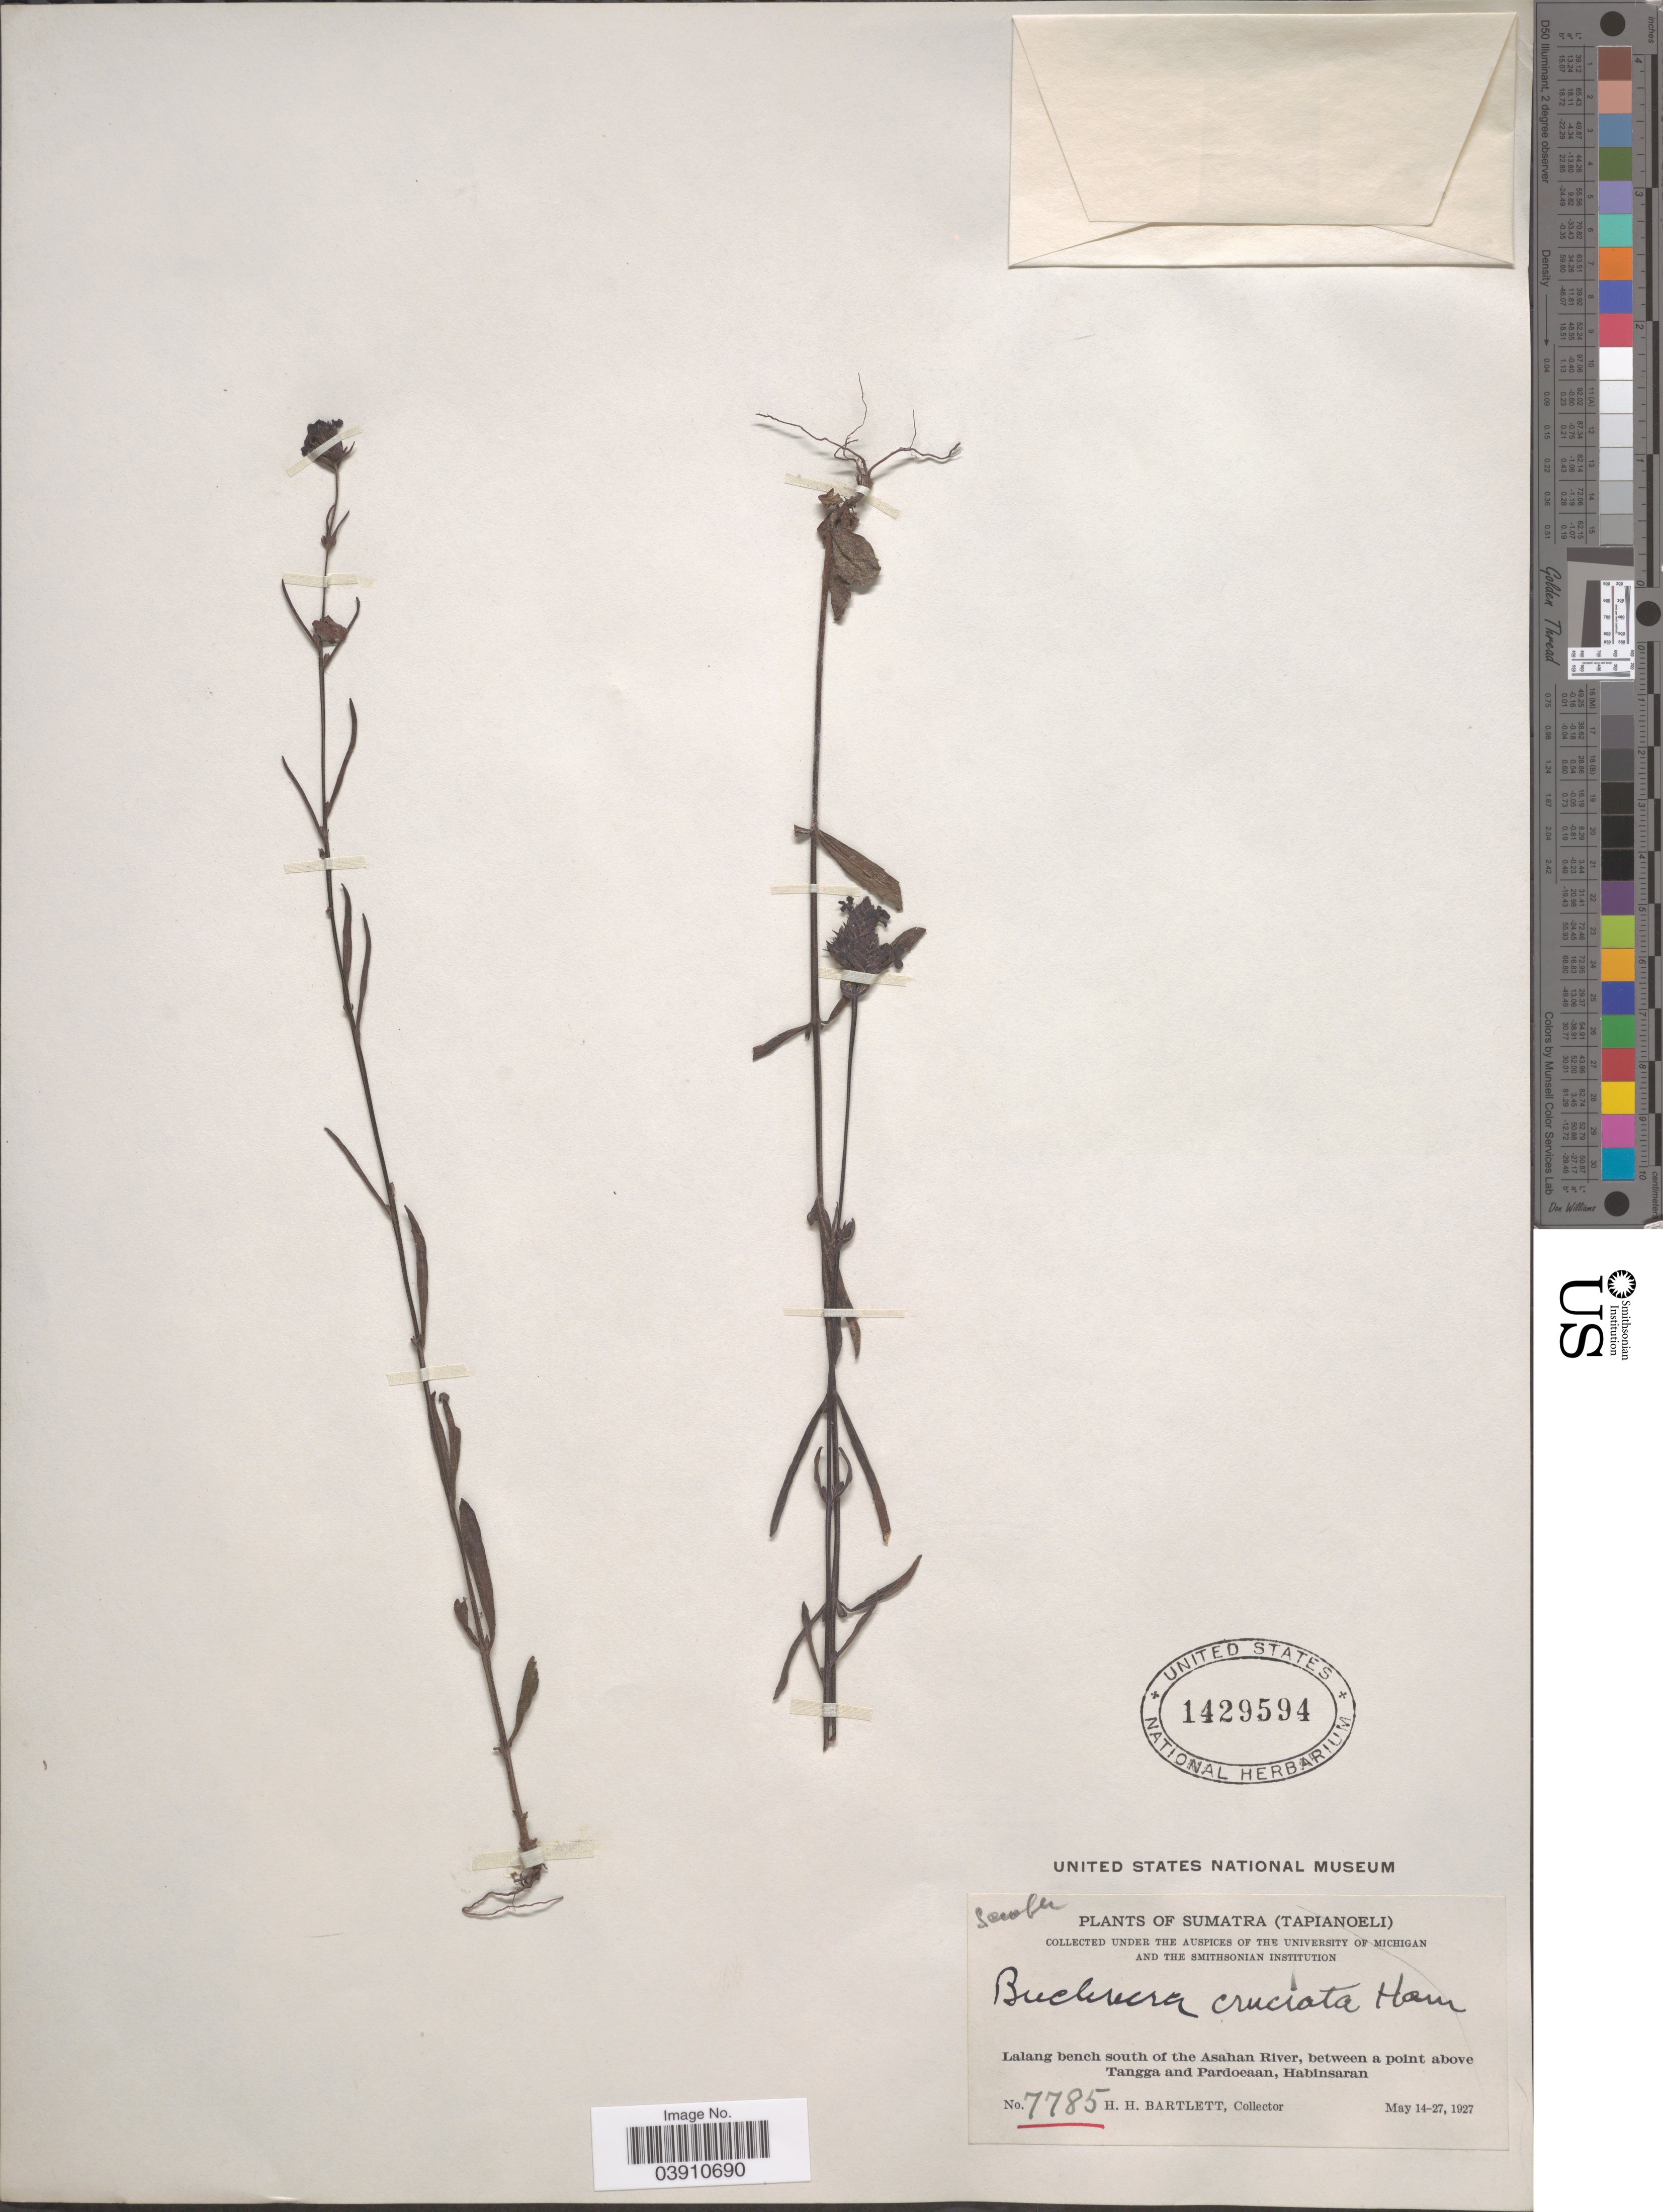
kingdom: Plantae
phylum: Tracheophyta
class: Magnoliopsida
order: Lamiales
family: Orobanchaceae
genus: Buchnera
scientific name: Buchnera cruciata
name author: Ham.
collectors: H. H. Bartlett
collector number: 7785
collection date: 1927-05-14/1927-05-27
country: Indonesia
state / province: Sumatra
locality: Tapianoeli. Lalang bench south of the Asahan River, between a point above Tangga and Pardoeaan, Habinsaran.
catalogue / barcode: US 1429594